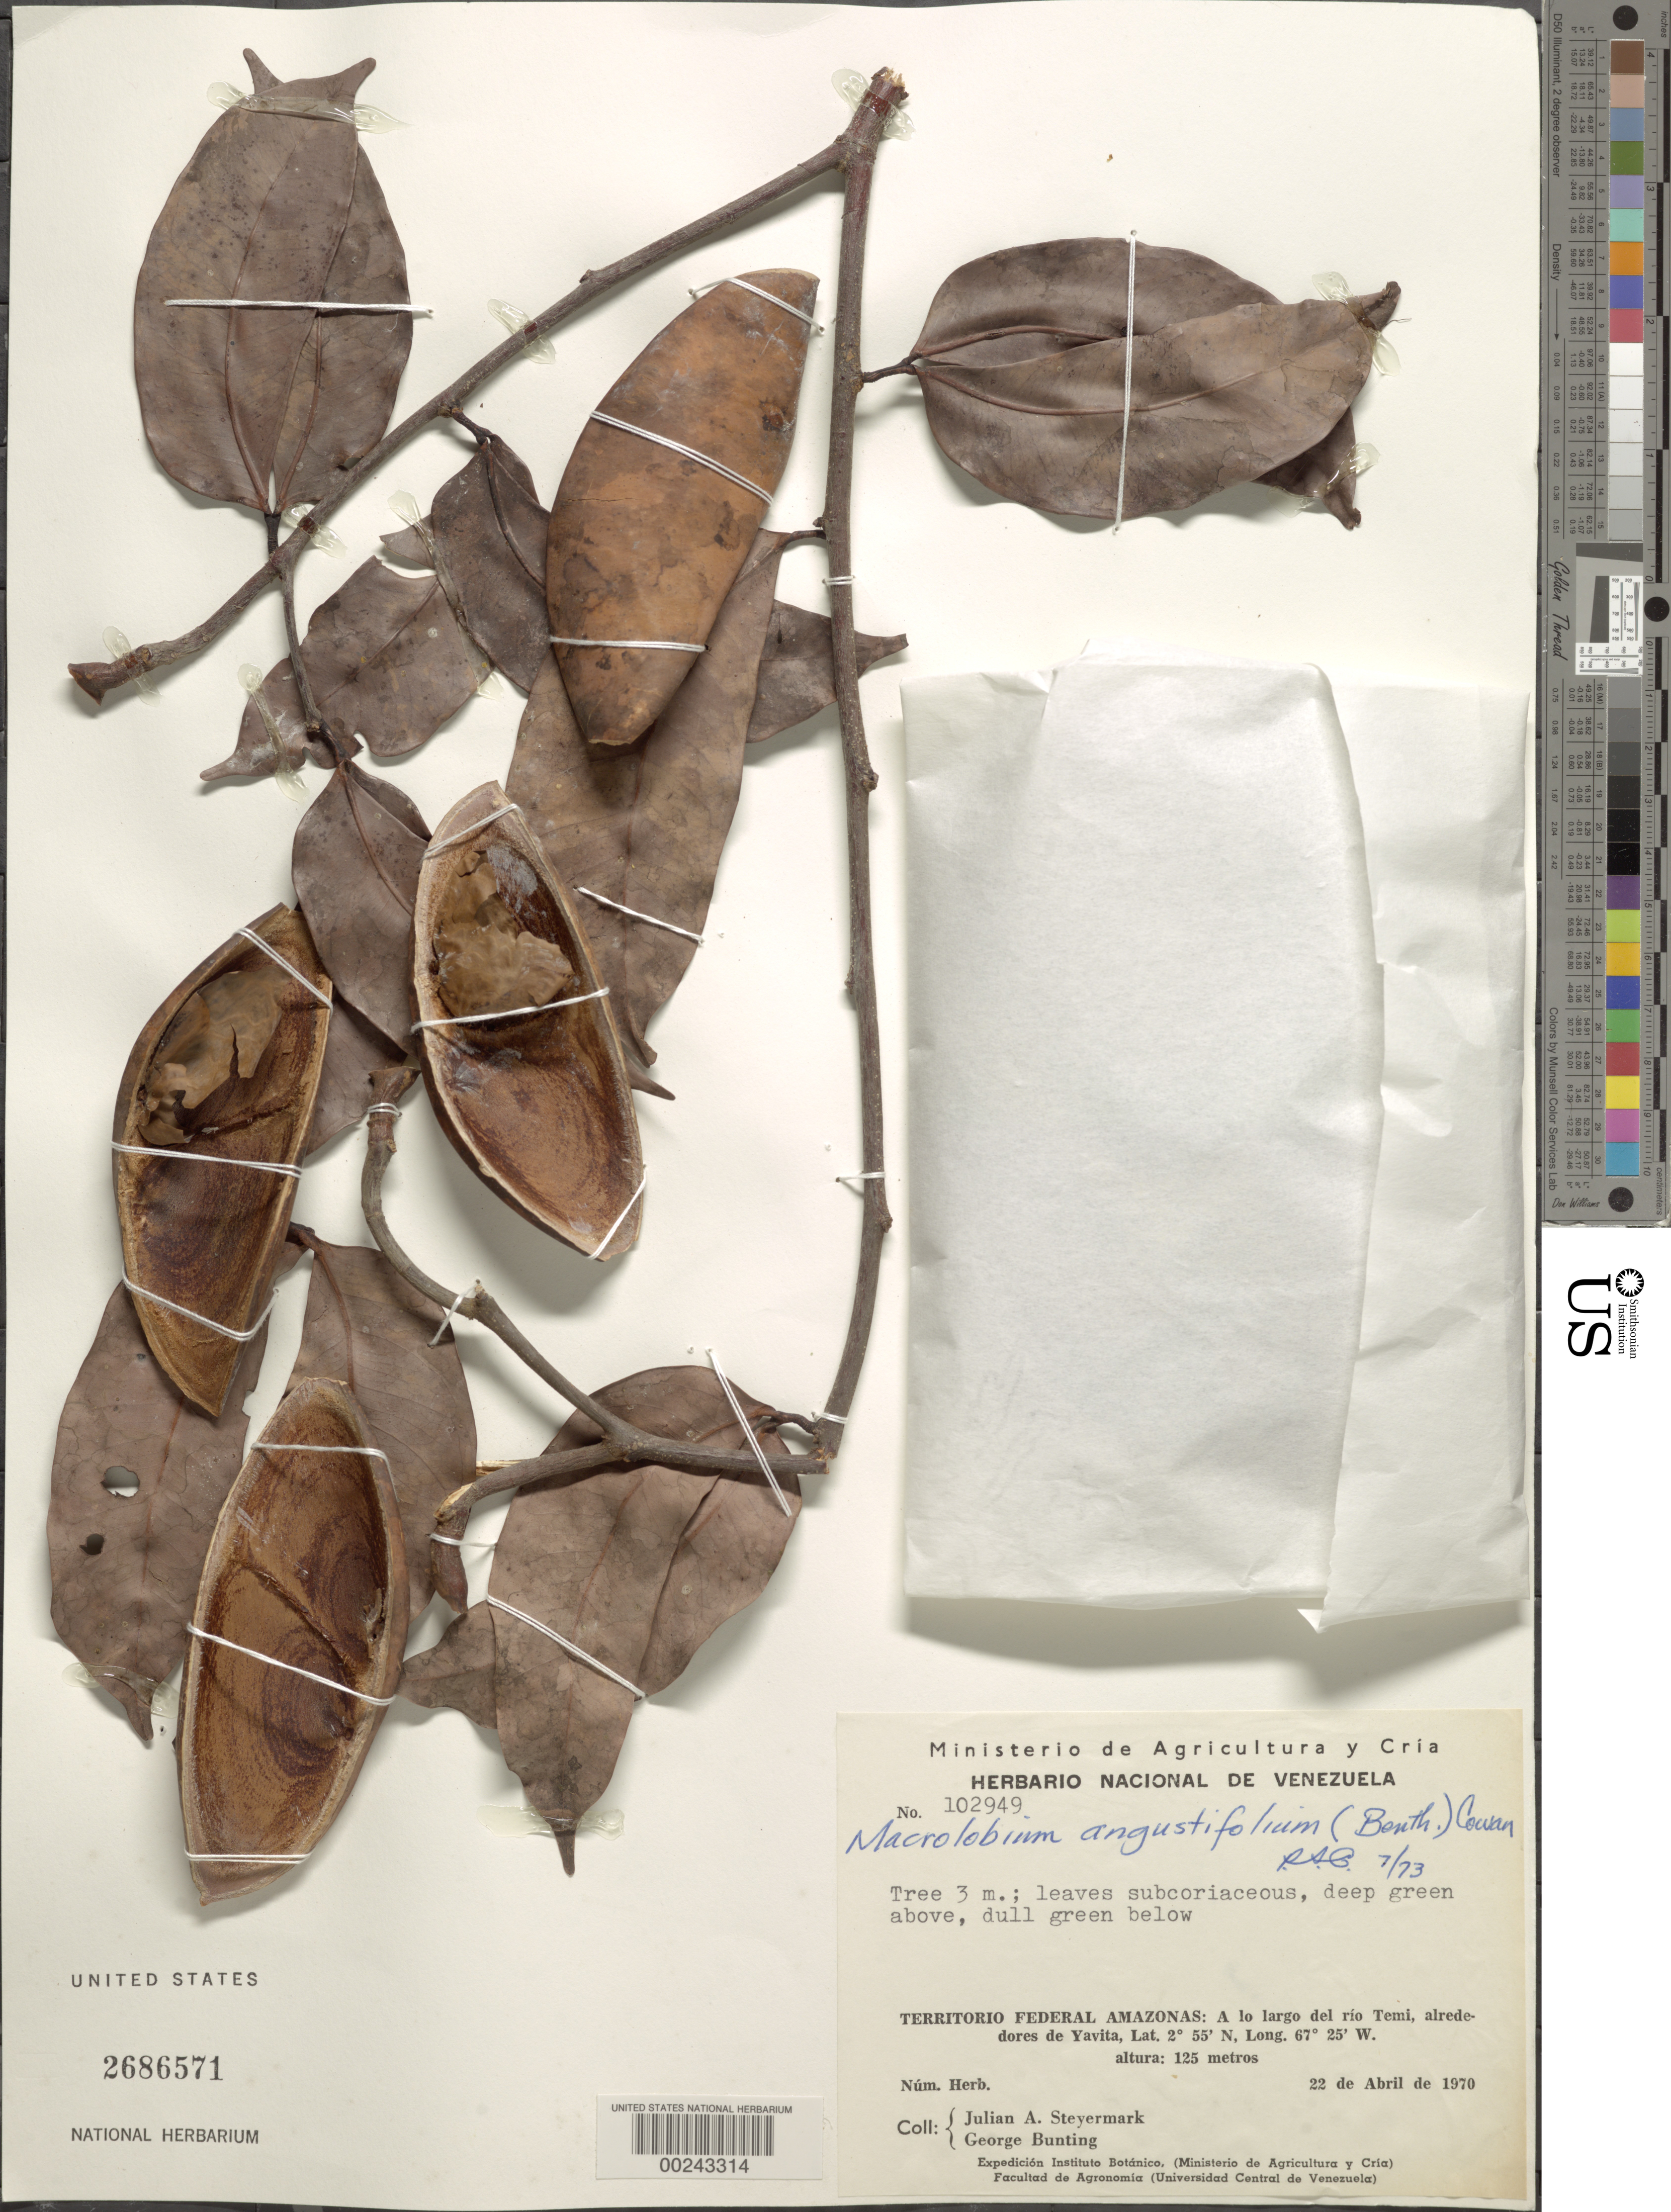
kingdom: Plantae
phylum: Tracheophyta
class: Magnoliopsida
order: Fabales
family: Fabaceae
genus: Macrolobium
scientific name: Macrolobium angustifolium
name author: (Benth.) R.S. Cowan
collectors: J. Steyermark & G. S. Bunting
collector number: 102949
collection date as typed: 22 Apr 1970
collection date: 1970-04-22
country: Venezuela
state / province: Amazonas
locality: Along rio temi, vicinity of yavita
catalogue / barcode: US 2686571